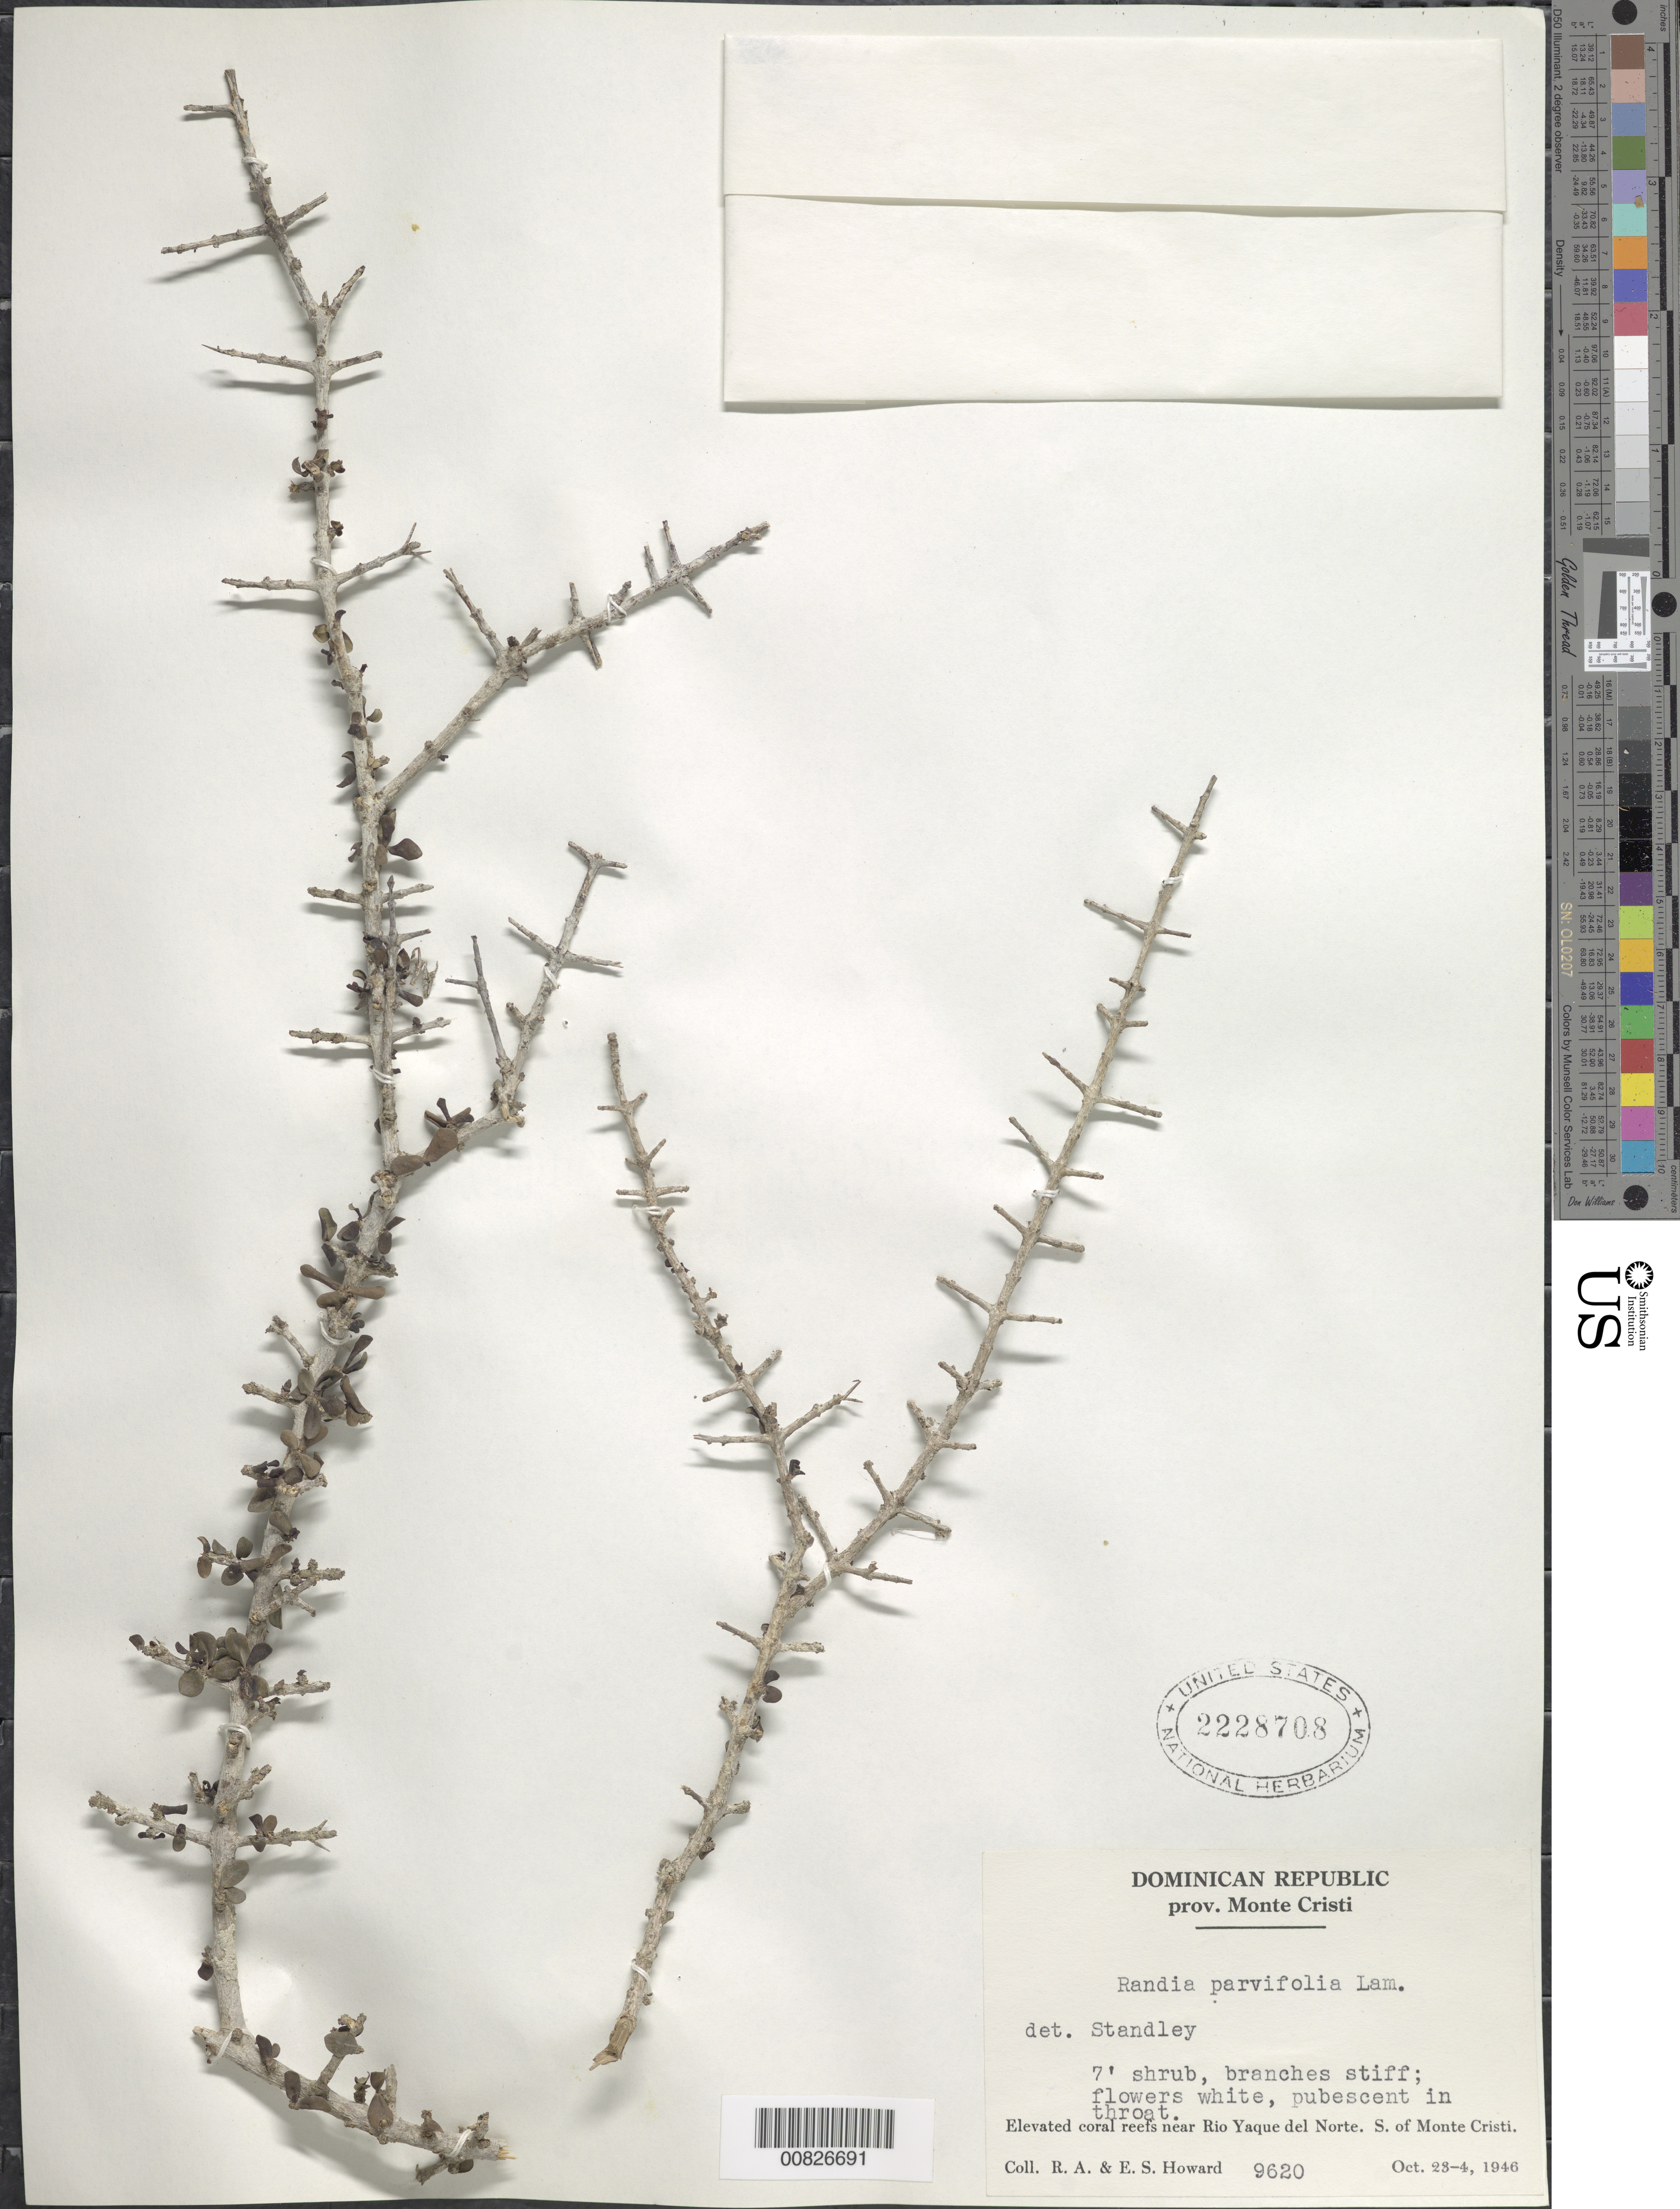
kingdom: Plantae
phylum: Tracheophyta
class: Magnoliopsida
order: Gentianales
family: Rubiaceae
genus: Randia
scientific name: Randia parvifolia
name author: Lam.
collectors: R. A. Howard & E. S. Howard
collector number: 9620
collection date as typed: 23 Oct 1946 to 24 Oct 1946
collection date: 1946-10-23/1946-10-24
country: Dominican Republic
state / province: Monte Cristi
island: Hispaniola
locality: Near Río Yaque del Norte. S. of Monte Cristi.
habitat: Elevated coral reefs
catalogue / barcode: US 2228708